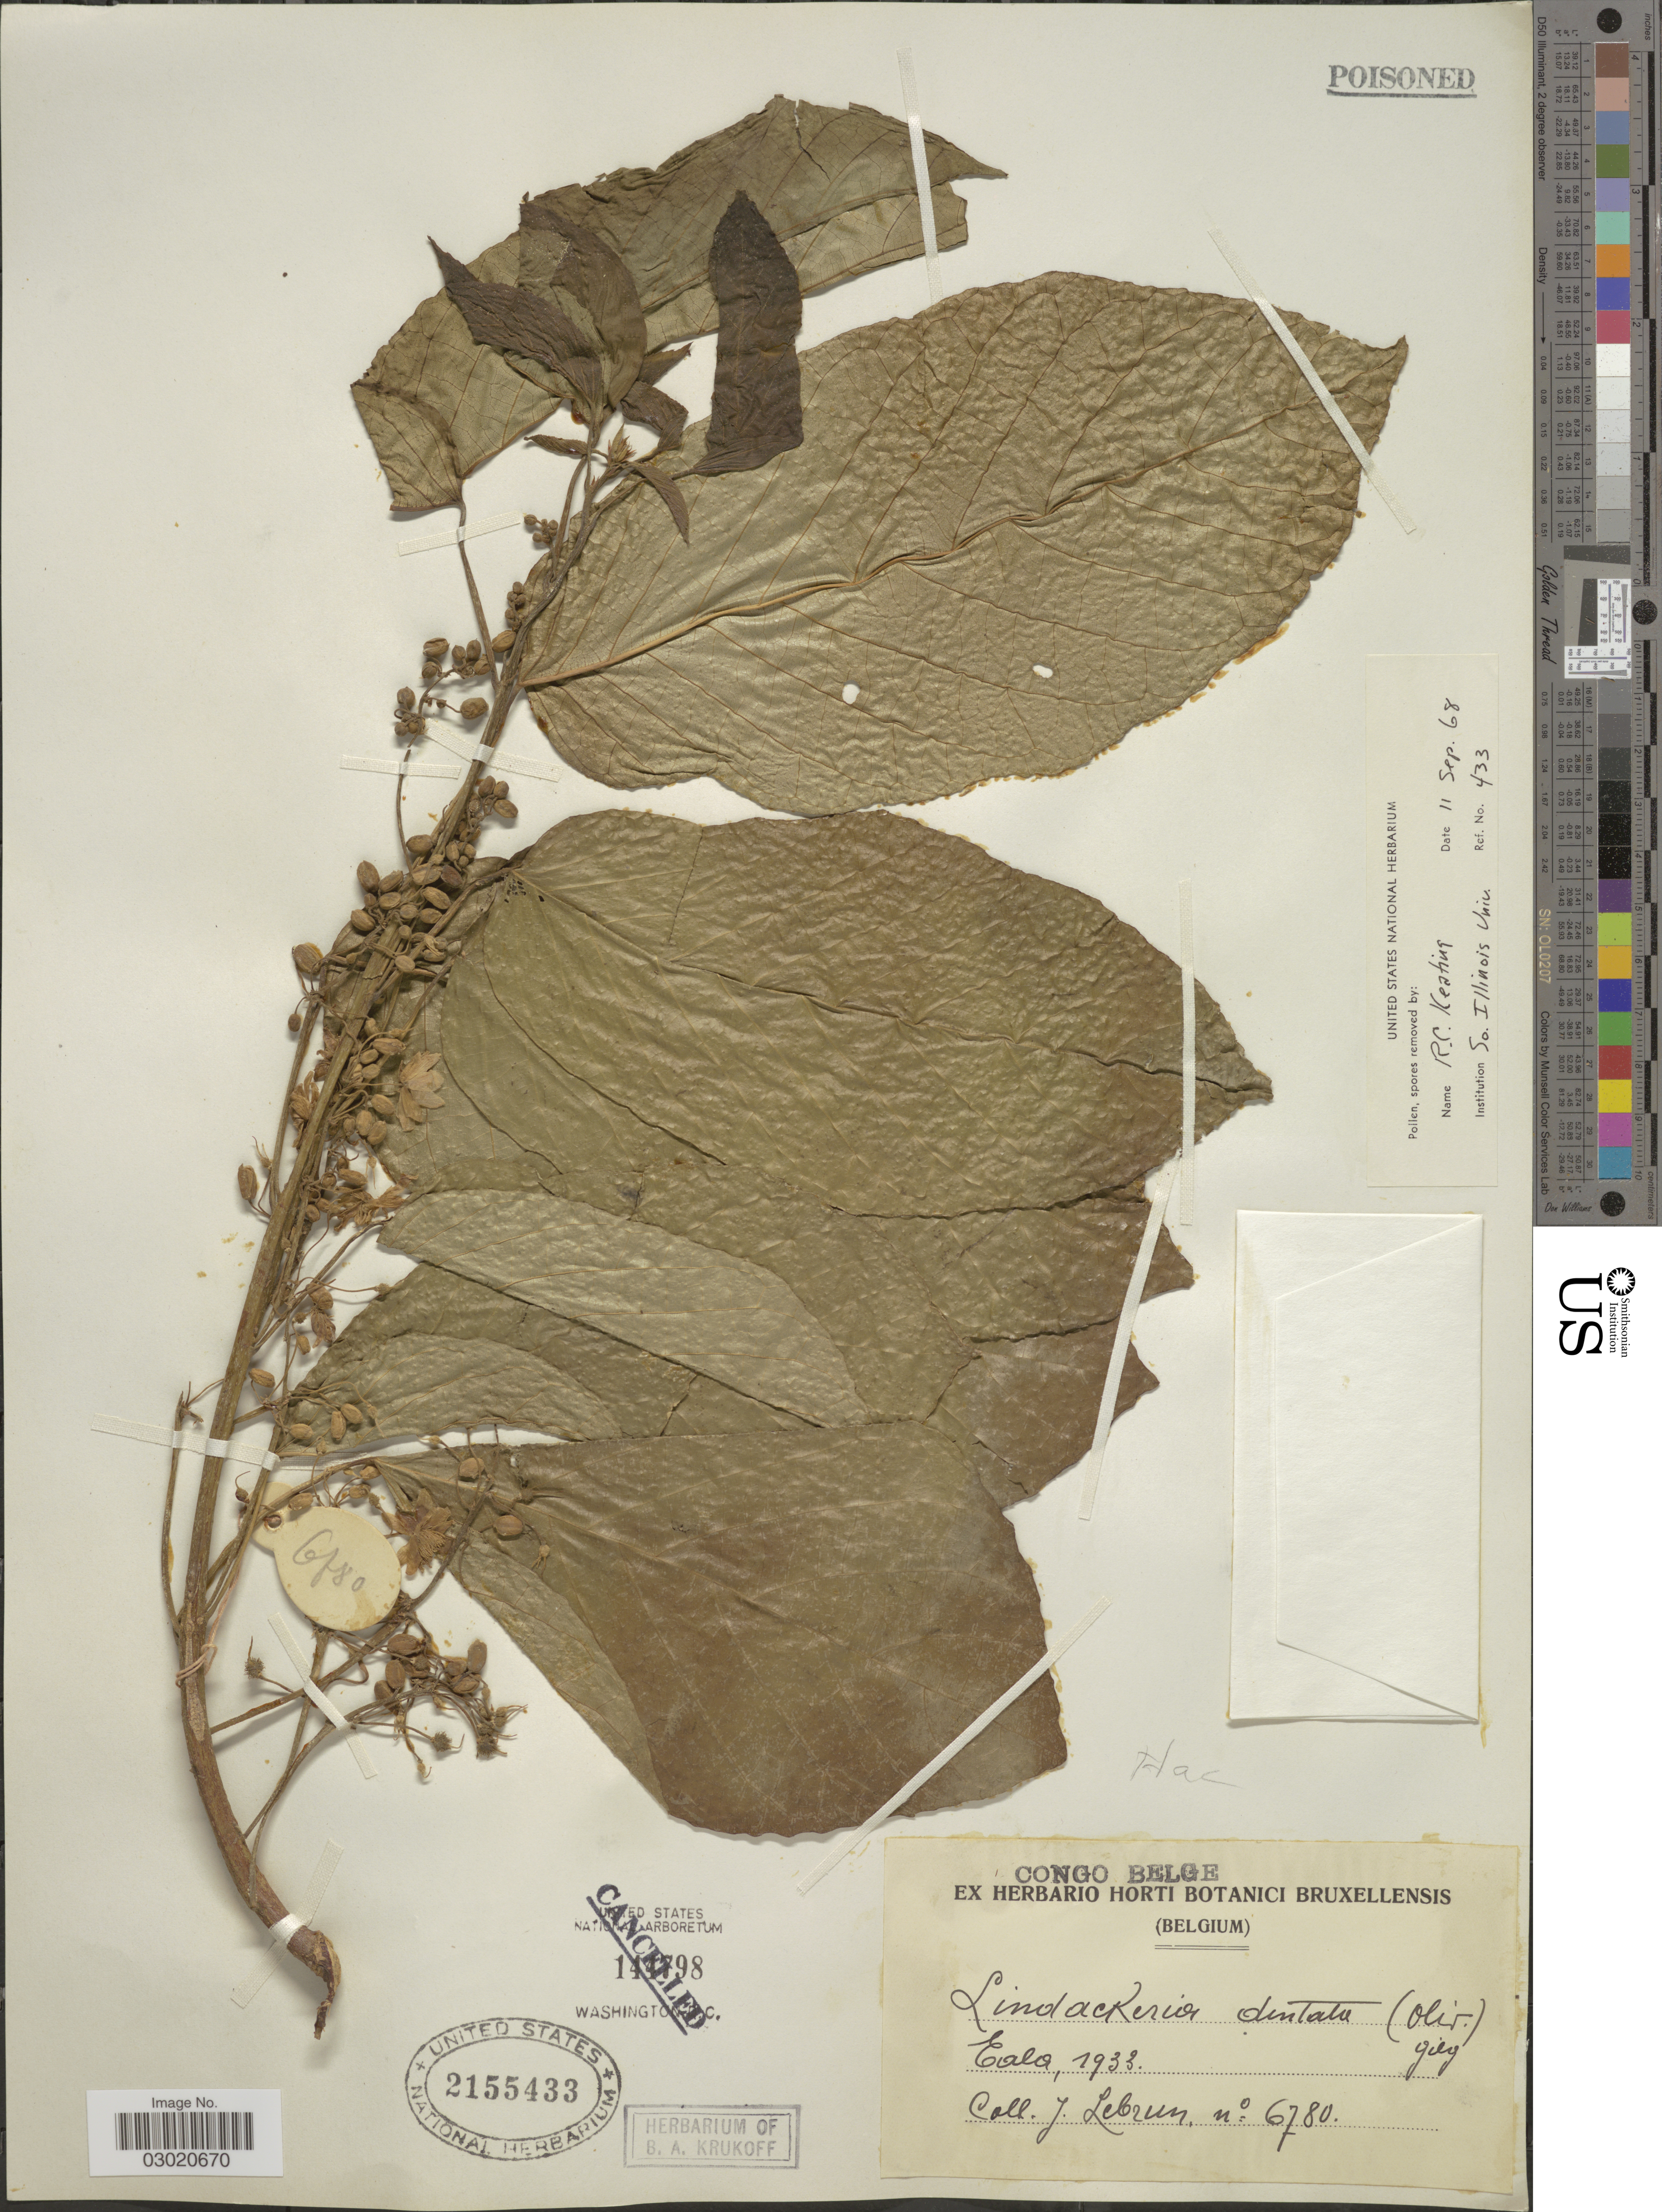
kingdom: Plantae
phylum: Tracheophyta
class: Magnoliopsida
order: Malpighiales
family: Salicaceae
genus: Oncoba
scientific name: Oncoba dentata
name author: Oliv.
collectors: J. A. Lebrun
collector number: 6780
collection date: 1933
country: Congo, Democratic Republic of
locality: Congo Belge, Eala.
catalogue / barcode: US 2155433